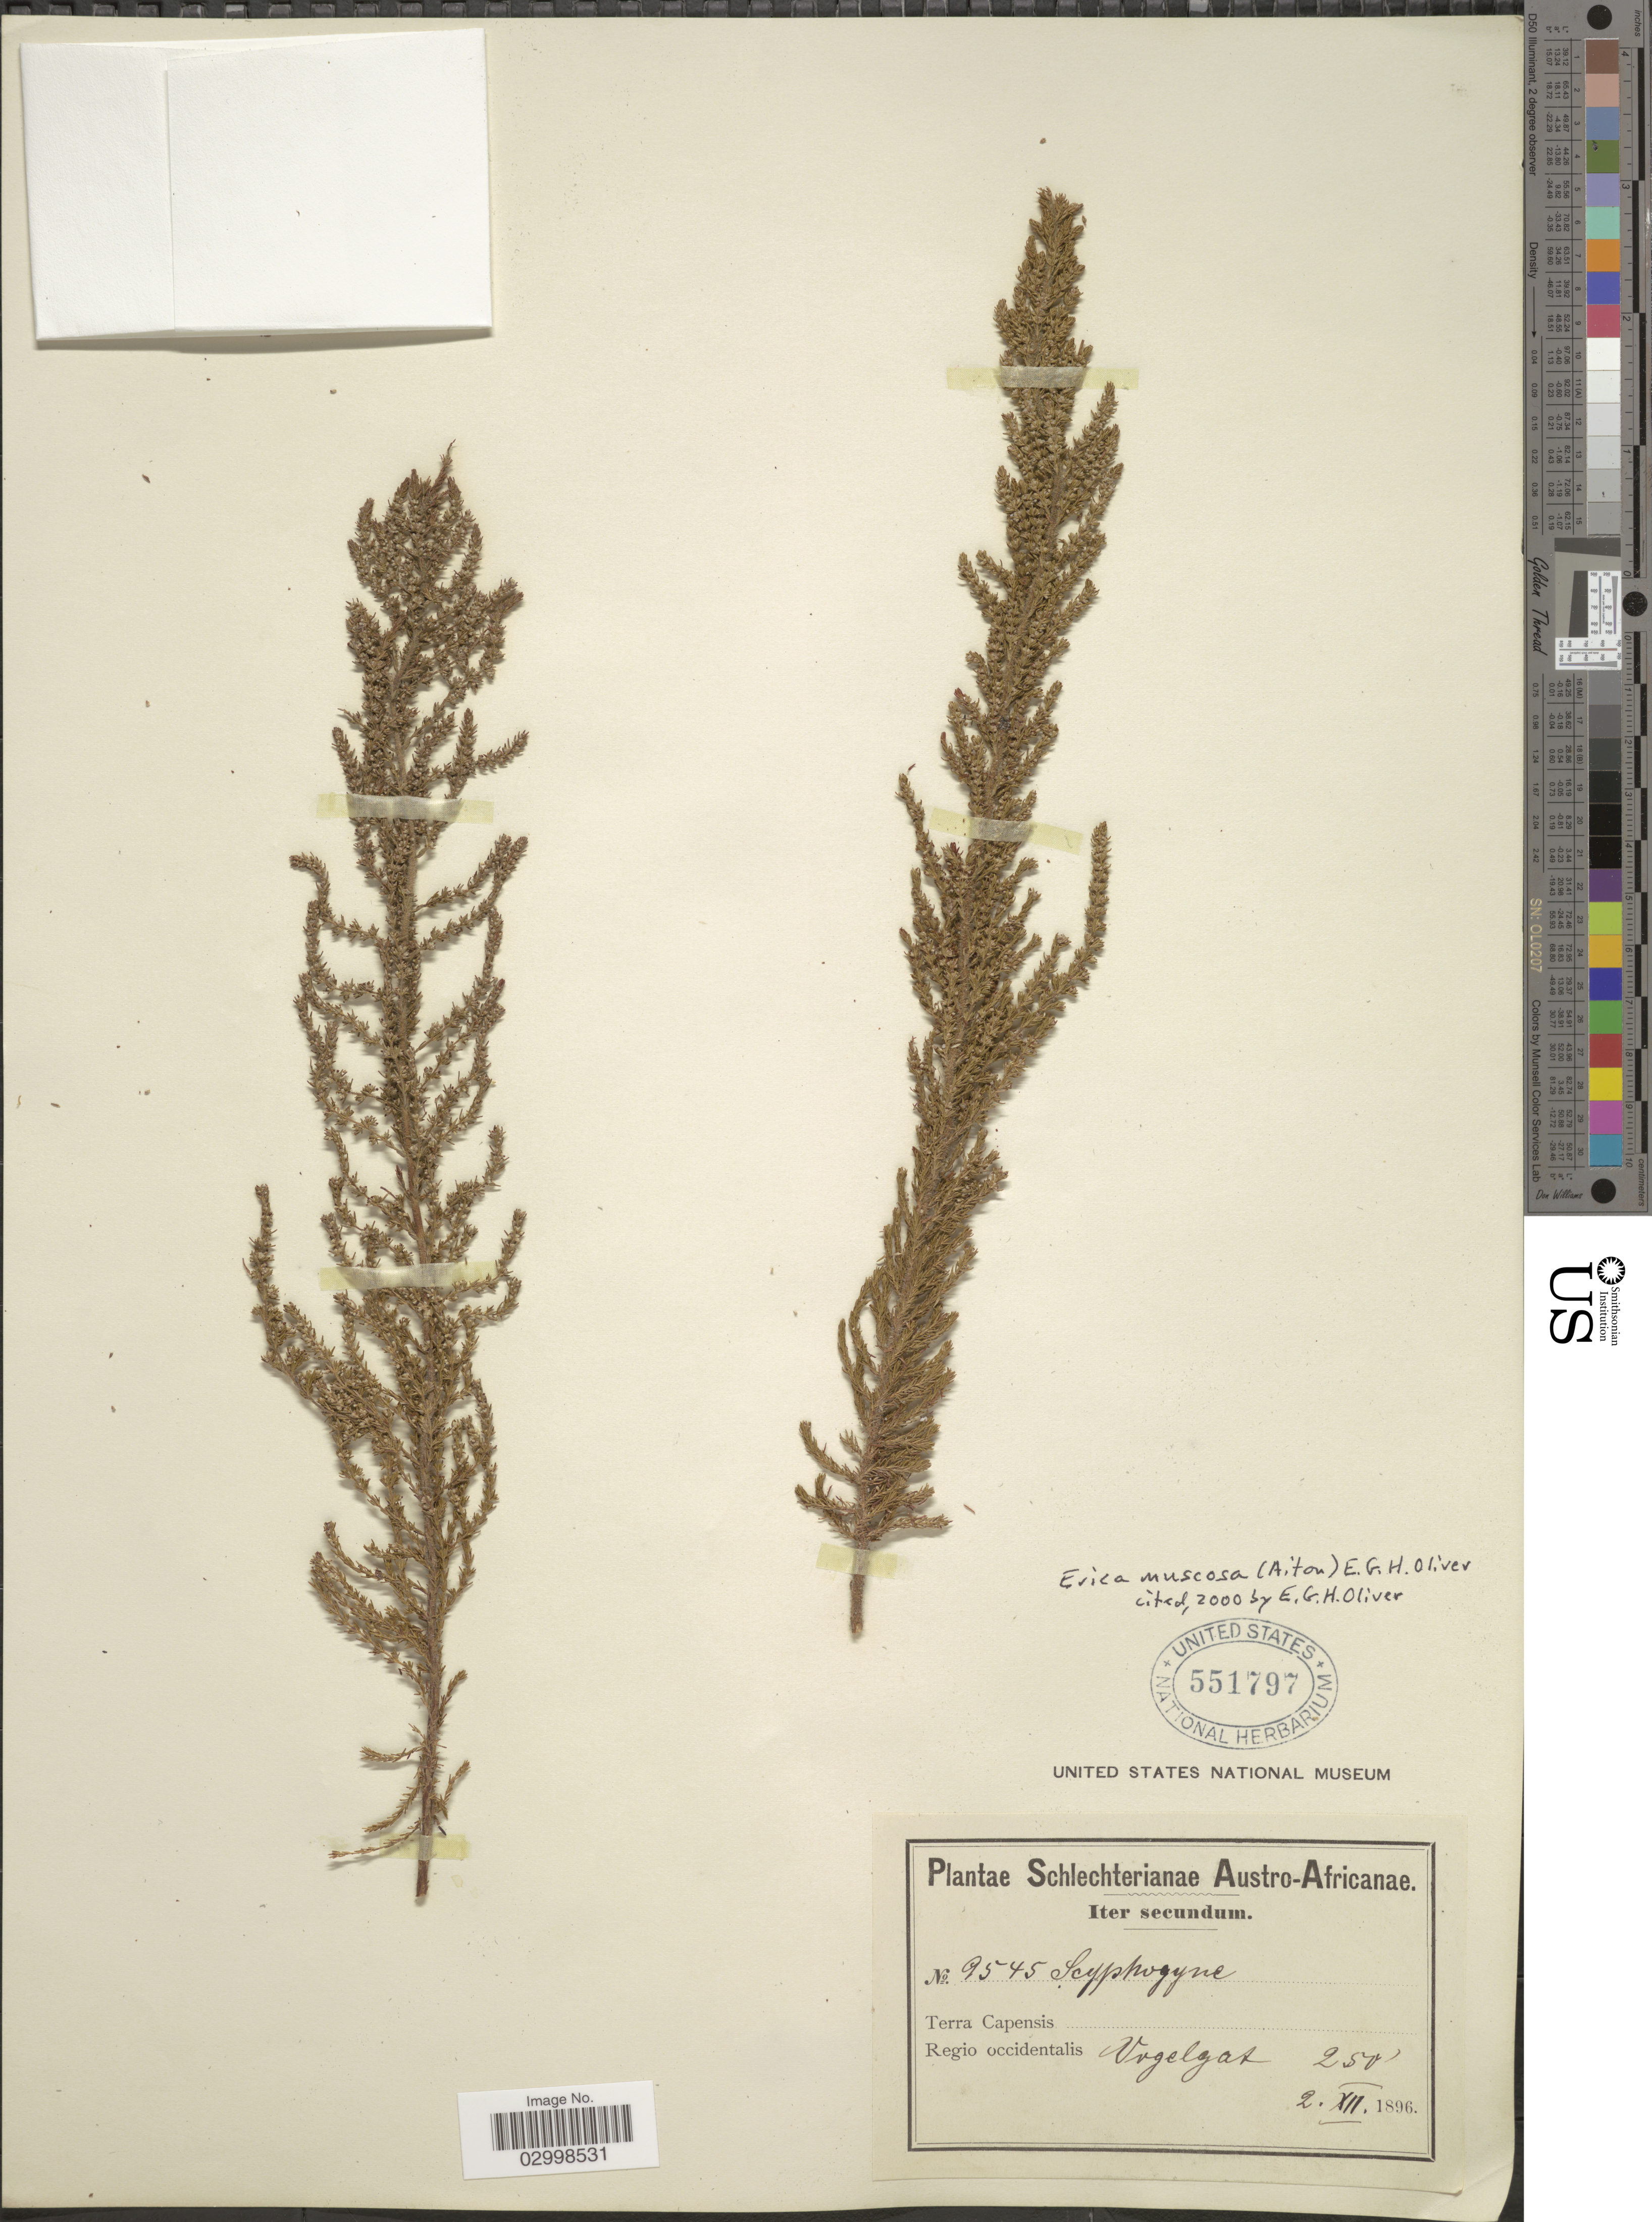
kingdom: Plantae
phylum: Tracheophyta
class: Magnoliopsida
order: Ericales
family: Ericaceae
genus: Erica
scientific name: Erica muscosa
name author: (Aiton) E.G.H. Oliv.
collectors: Schlechter, --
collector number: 9545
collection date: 1896-12-02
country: South Africa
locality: Austro-Africanae, Terra Capensis, Regio occidentalis, Vogelgat.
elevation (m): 76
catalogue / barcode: US 551797